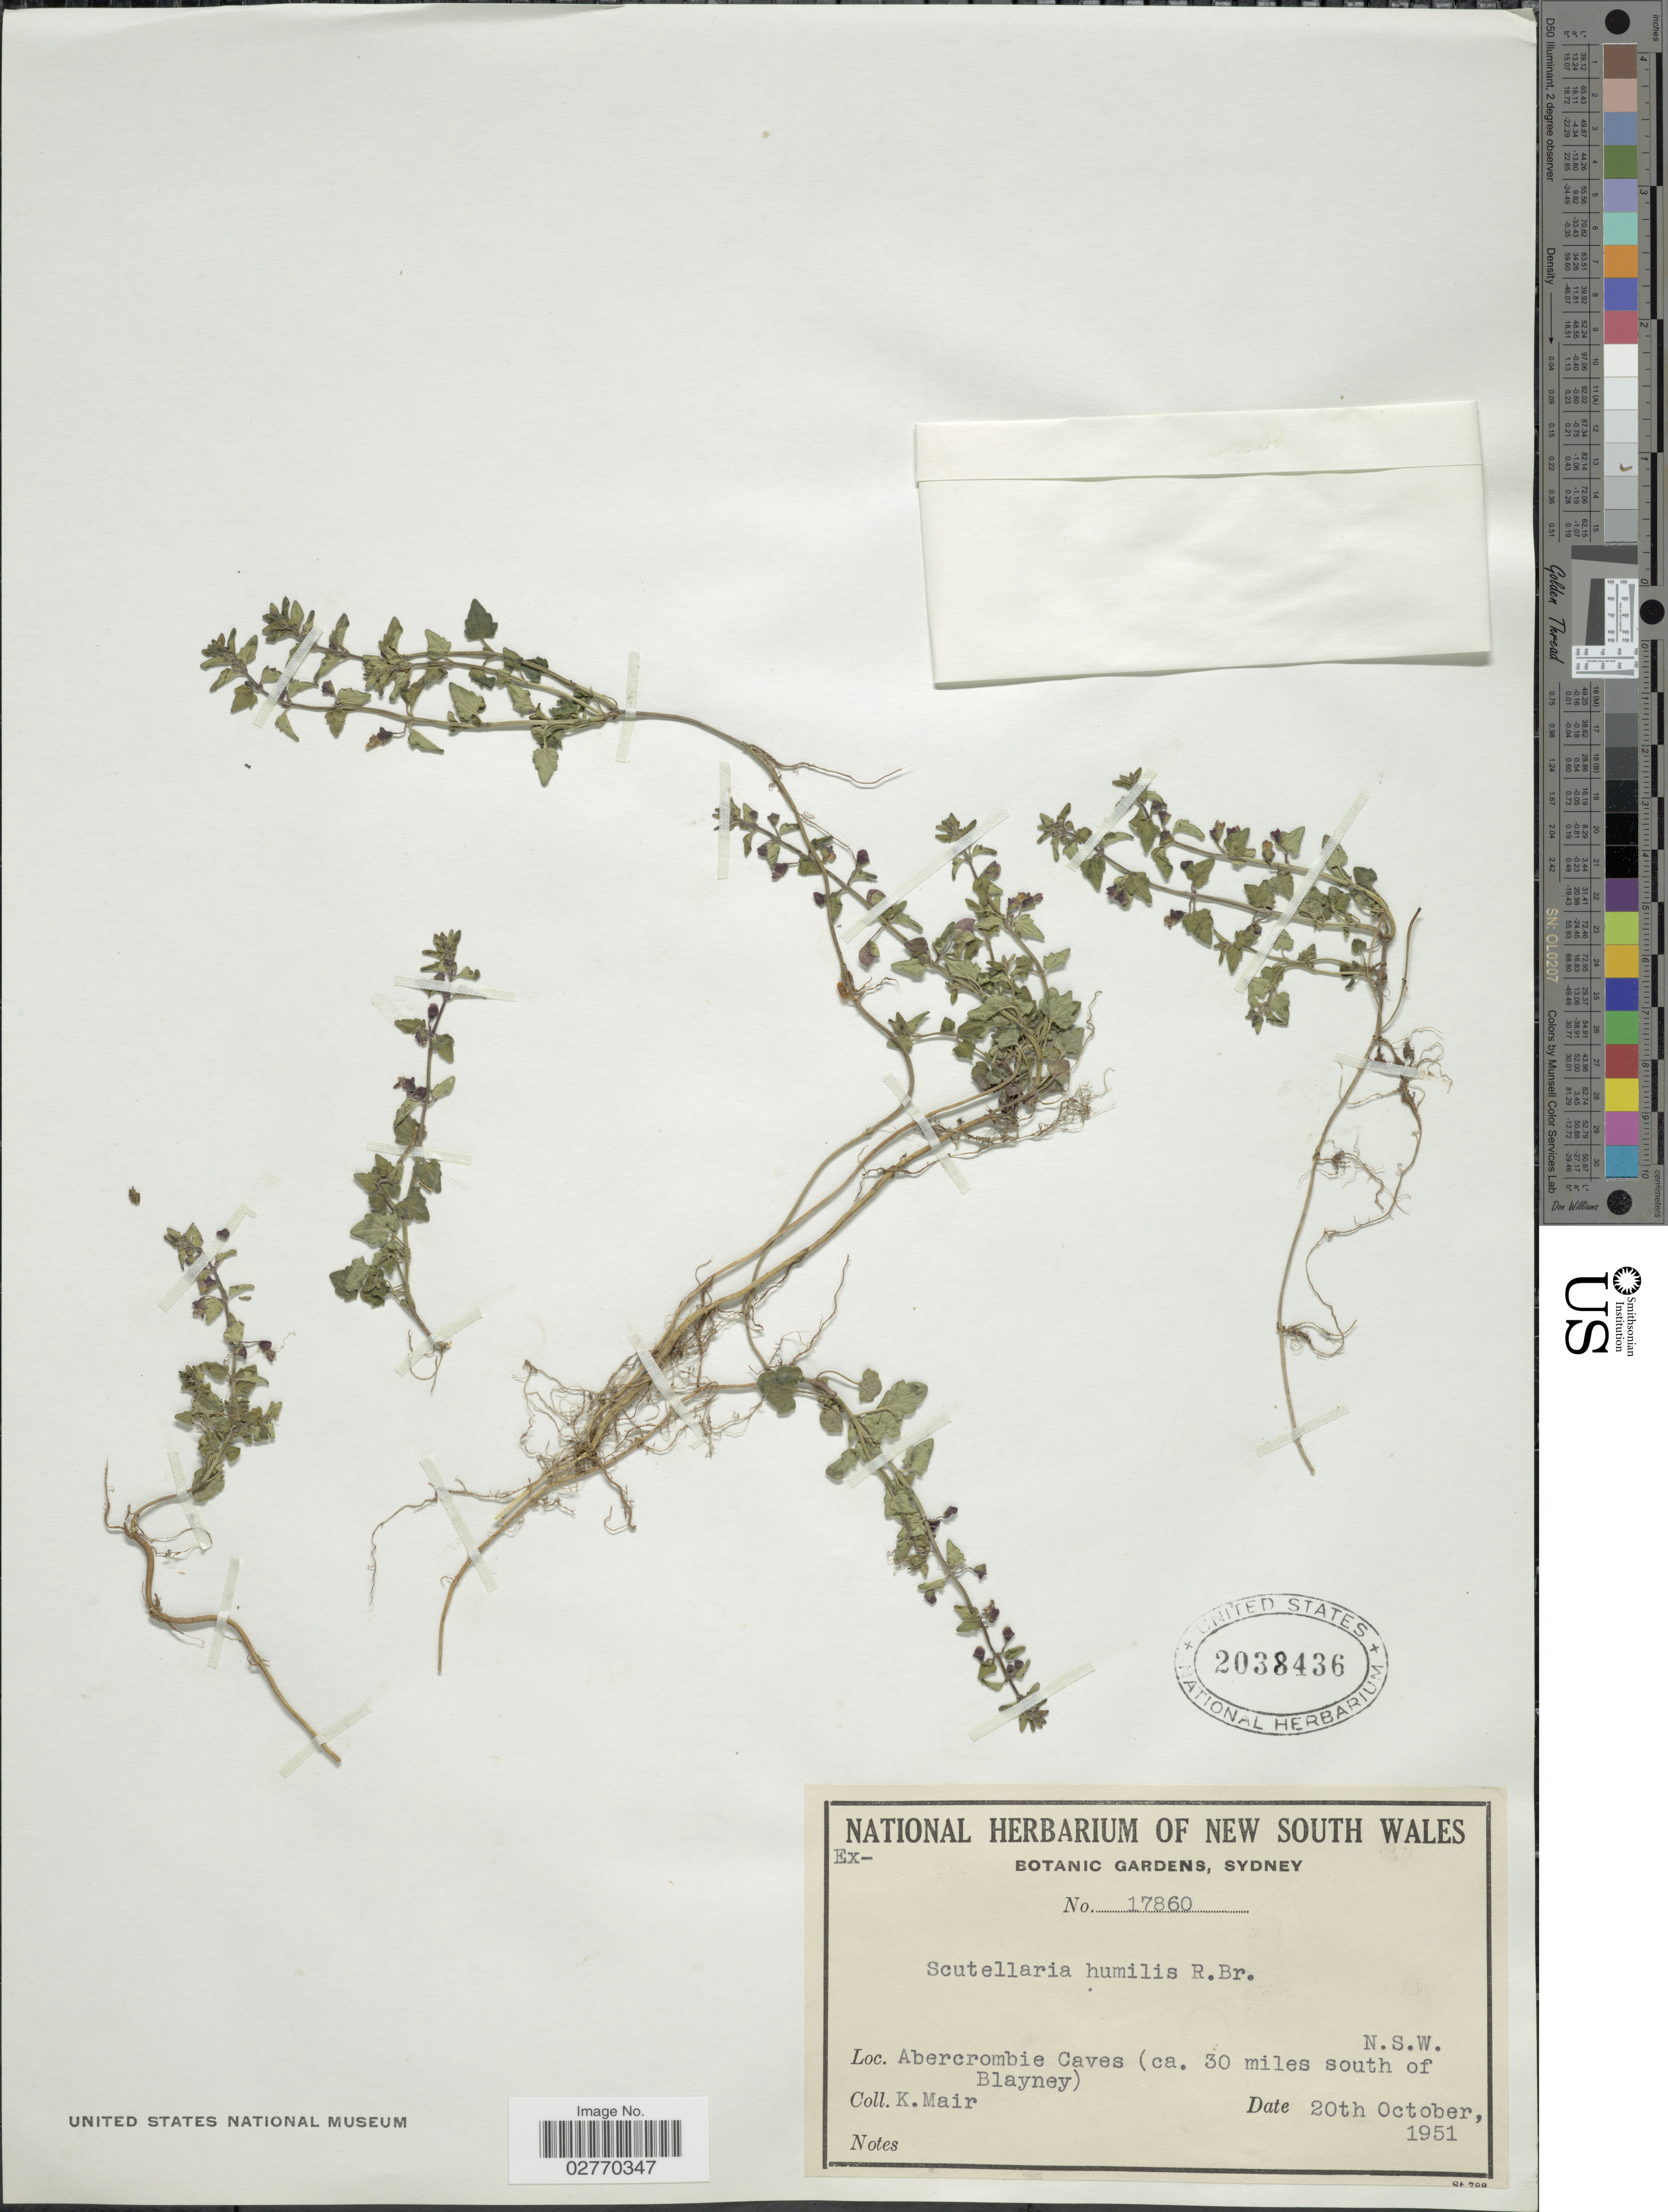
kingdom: Plantae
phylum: Tracheophyta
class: Magnoliopsida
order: Lamiales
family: Lamiaceae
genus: Scutellaria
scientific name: Scutellaria humilis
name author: R. Br.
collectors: K. Mair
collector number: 17860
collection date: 1951-10-20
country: Australia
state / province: New South Wales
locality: Abercrombie Caves (ca. 30 miles south of Blayney).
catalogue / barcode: US 2038436